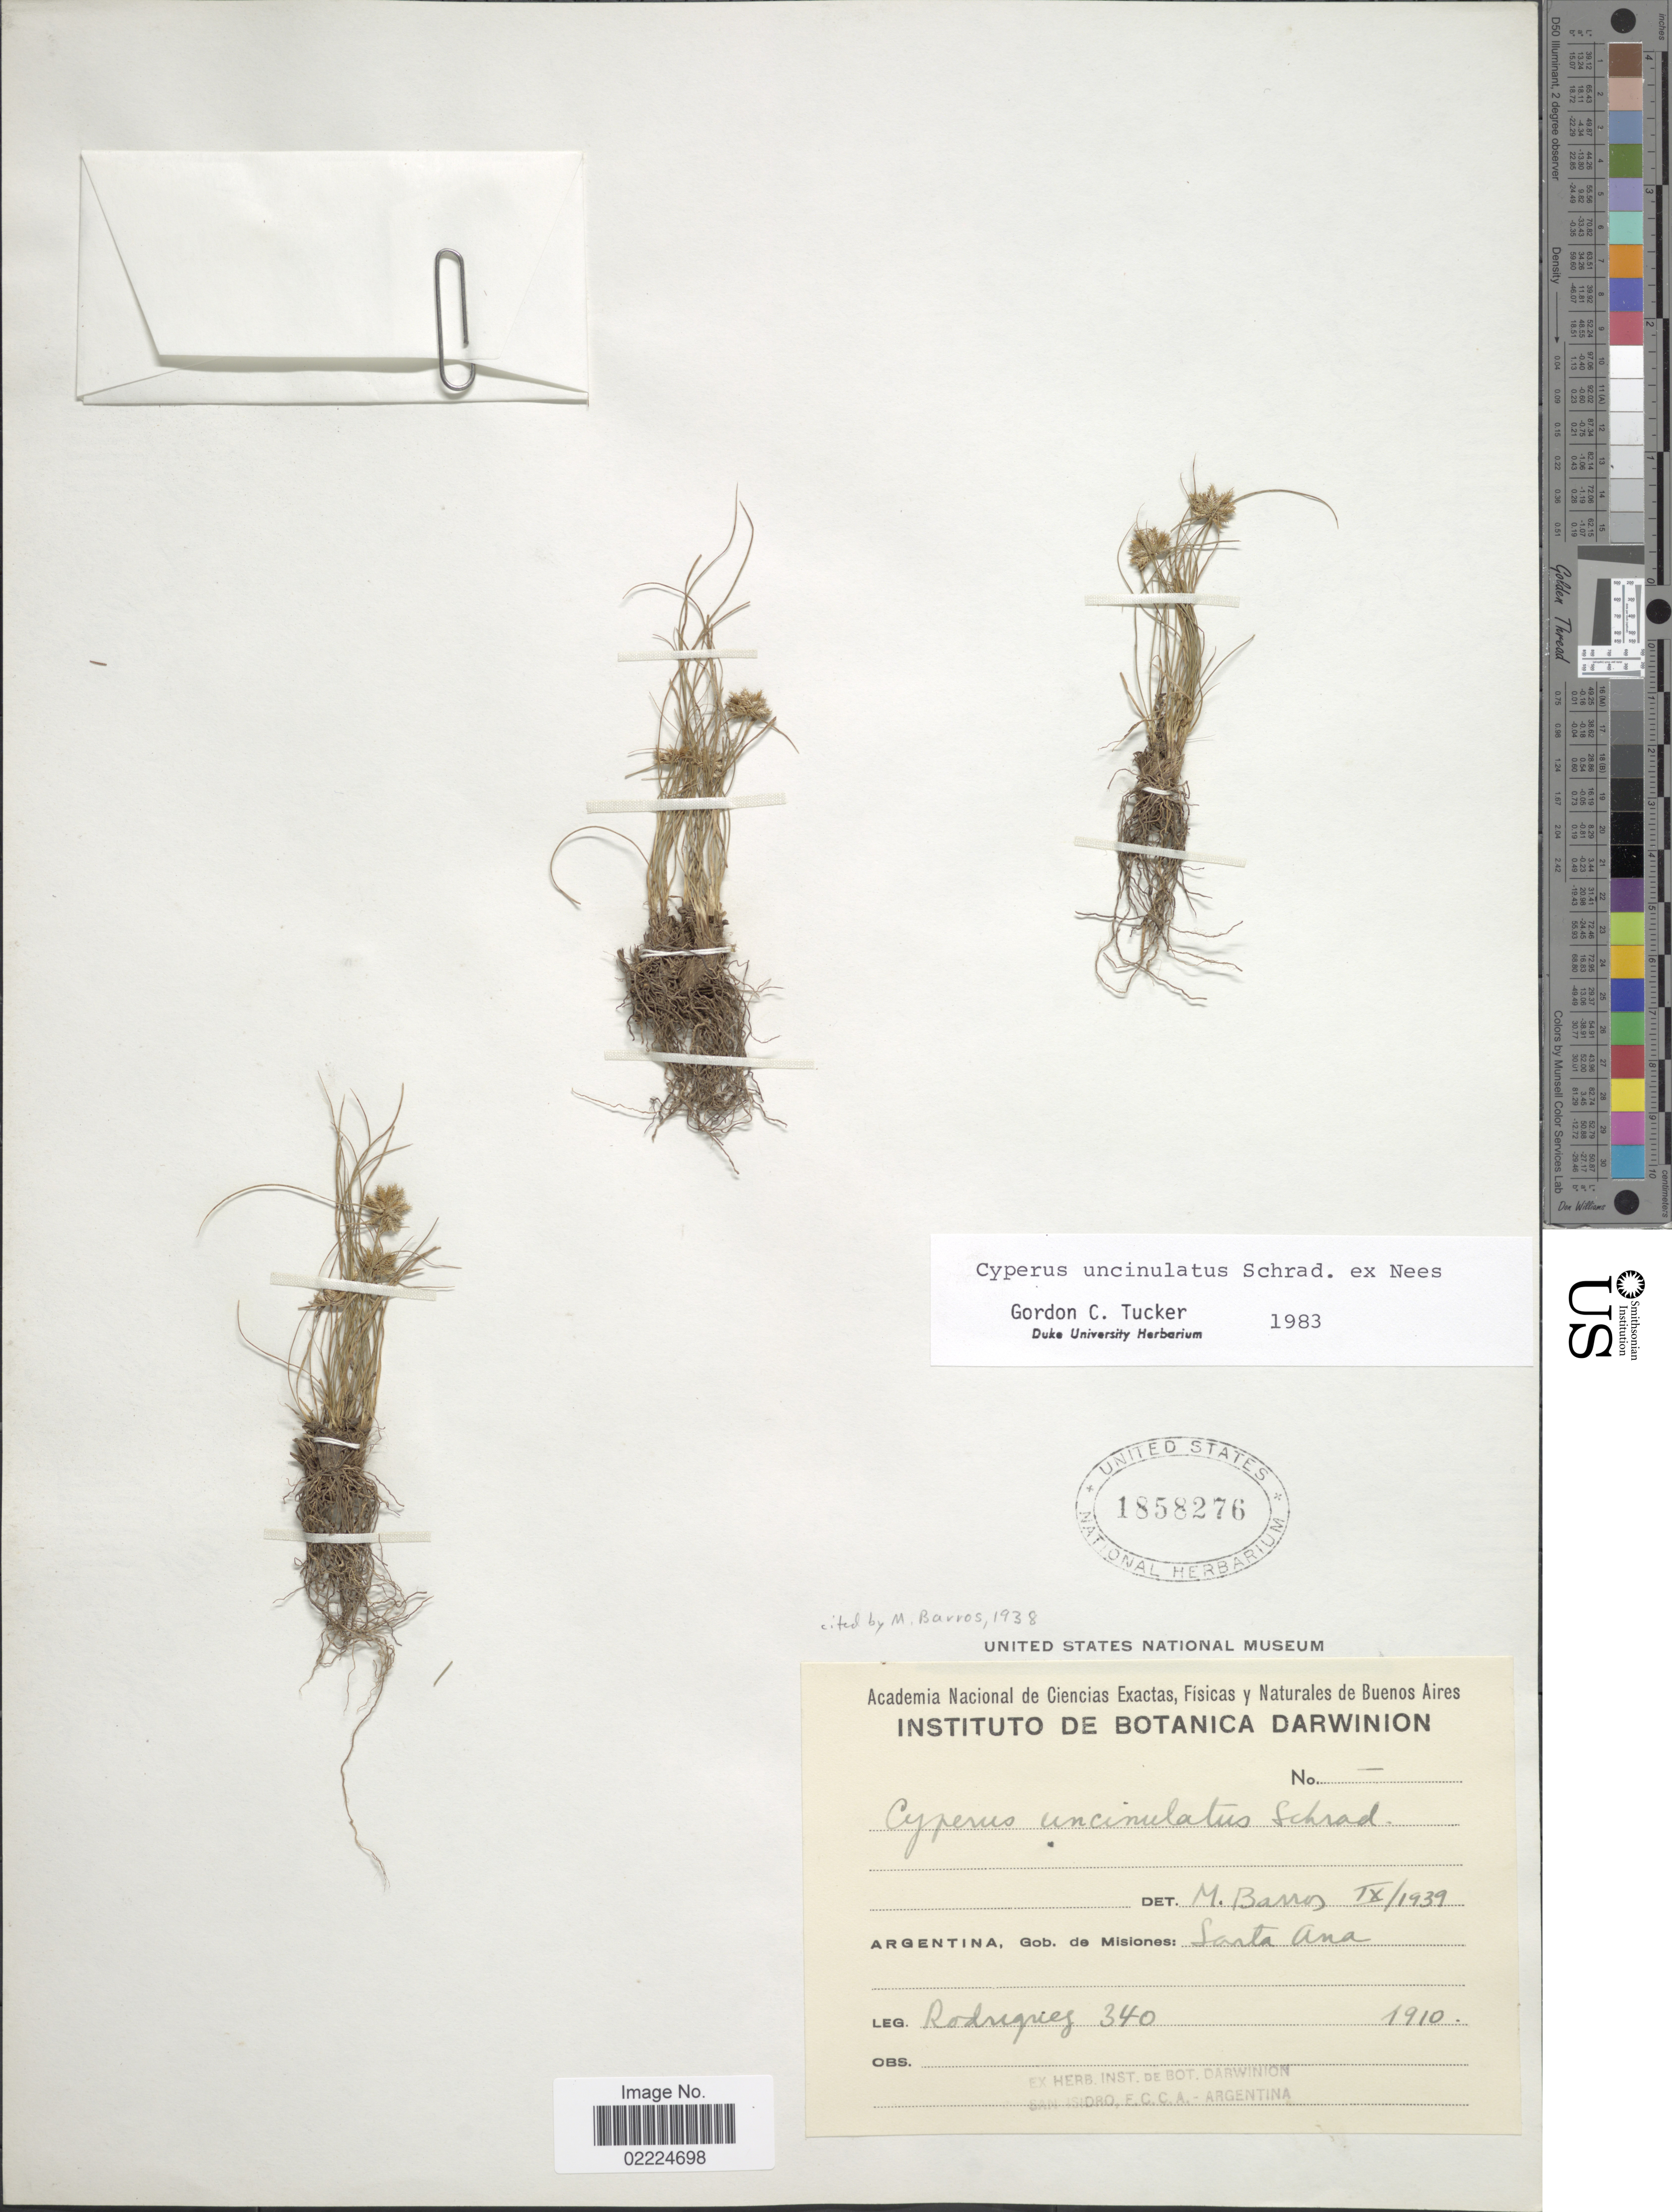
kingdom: Plantae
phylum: Tracheophyta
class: Liliopsida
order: Poales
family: Cyperaceae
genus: Cyperus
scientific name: Cyperus uncinulatus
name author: Schrad. ex Nees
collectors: Rodriguez, --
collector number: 340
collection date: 1940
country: Argentina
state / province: Misiones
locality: Argentina, Gob. de Misiones: Santa Ana.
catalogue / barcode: US 1858276